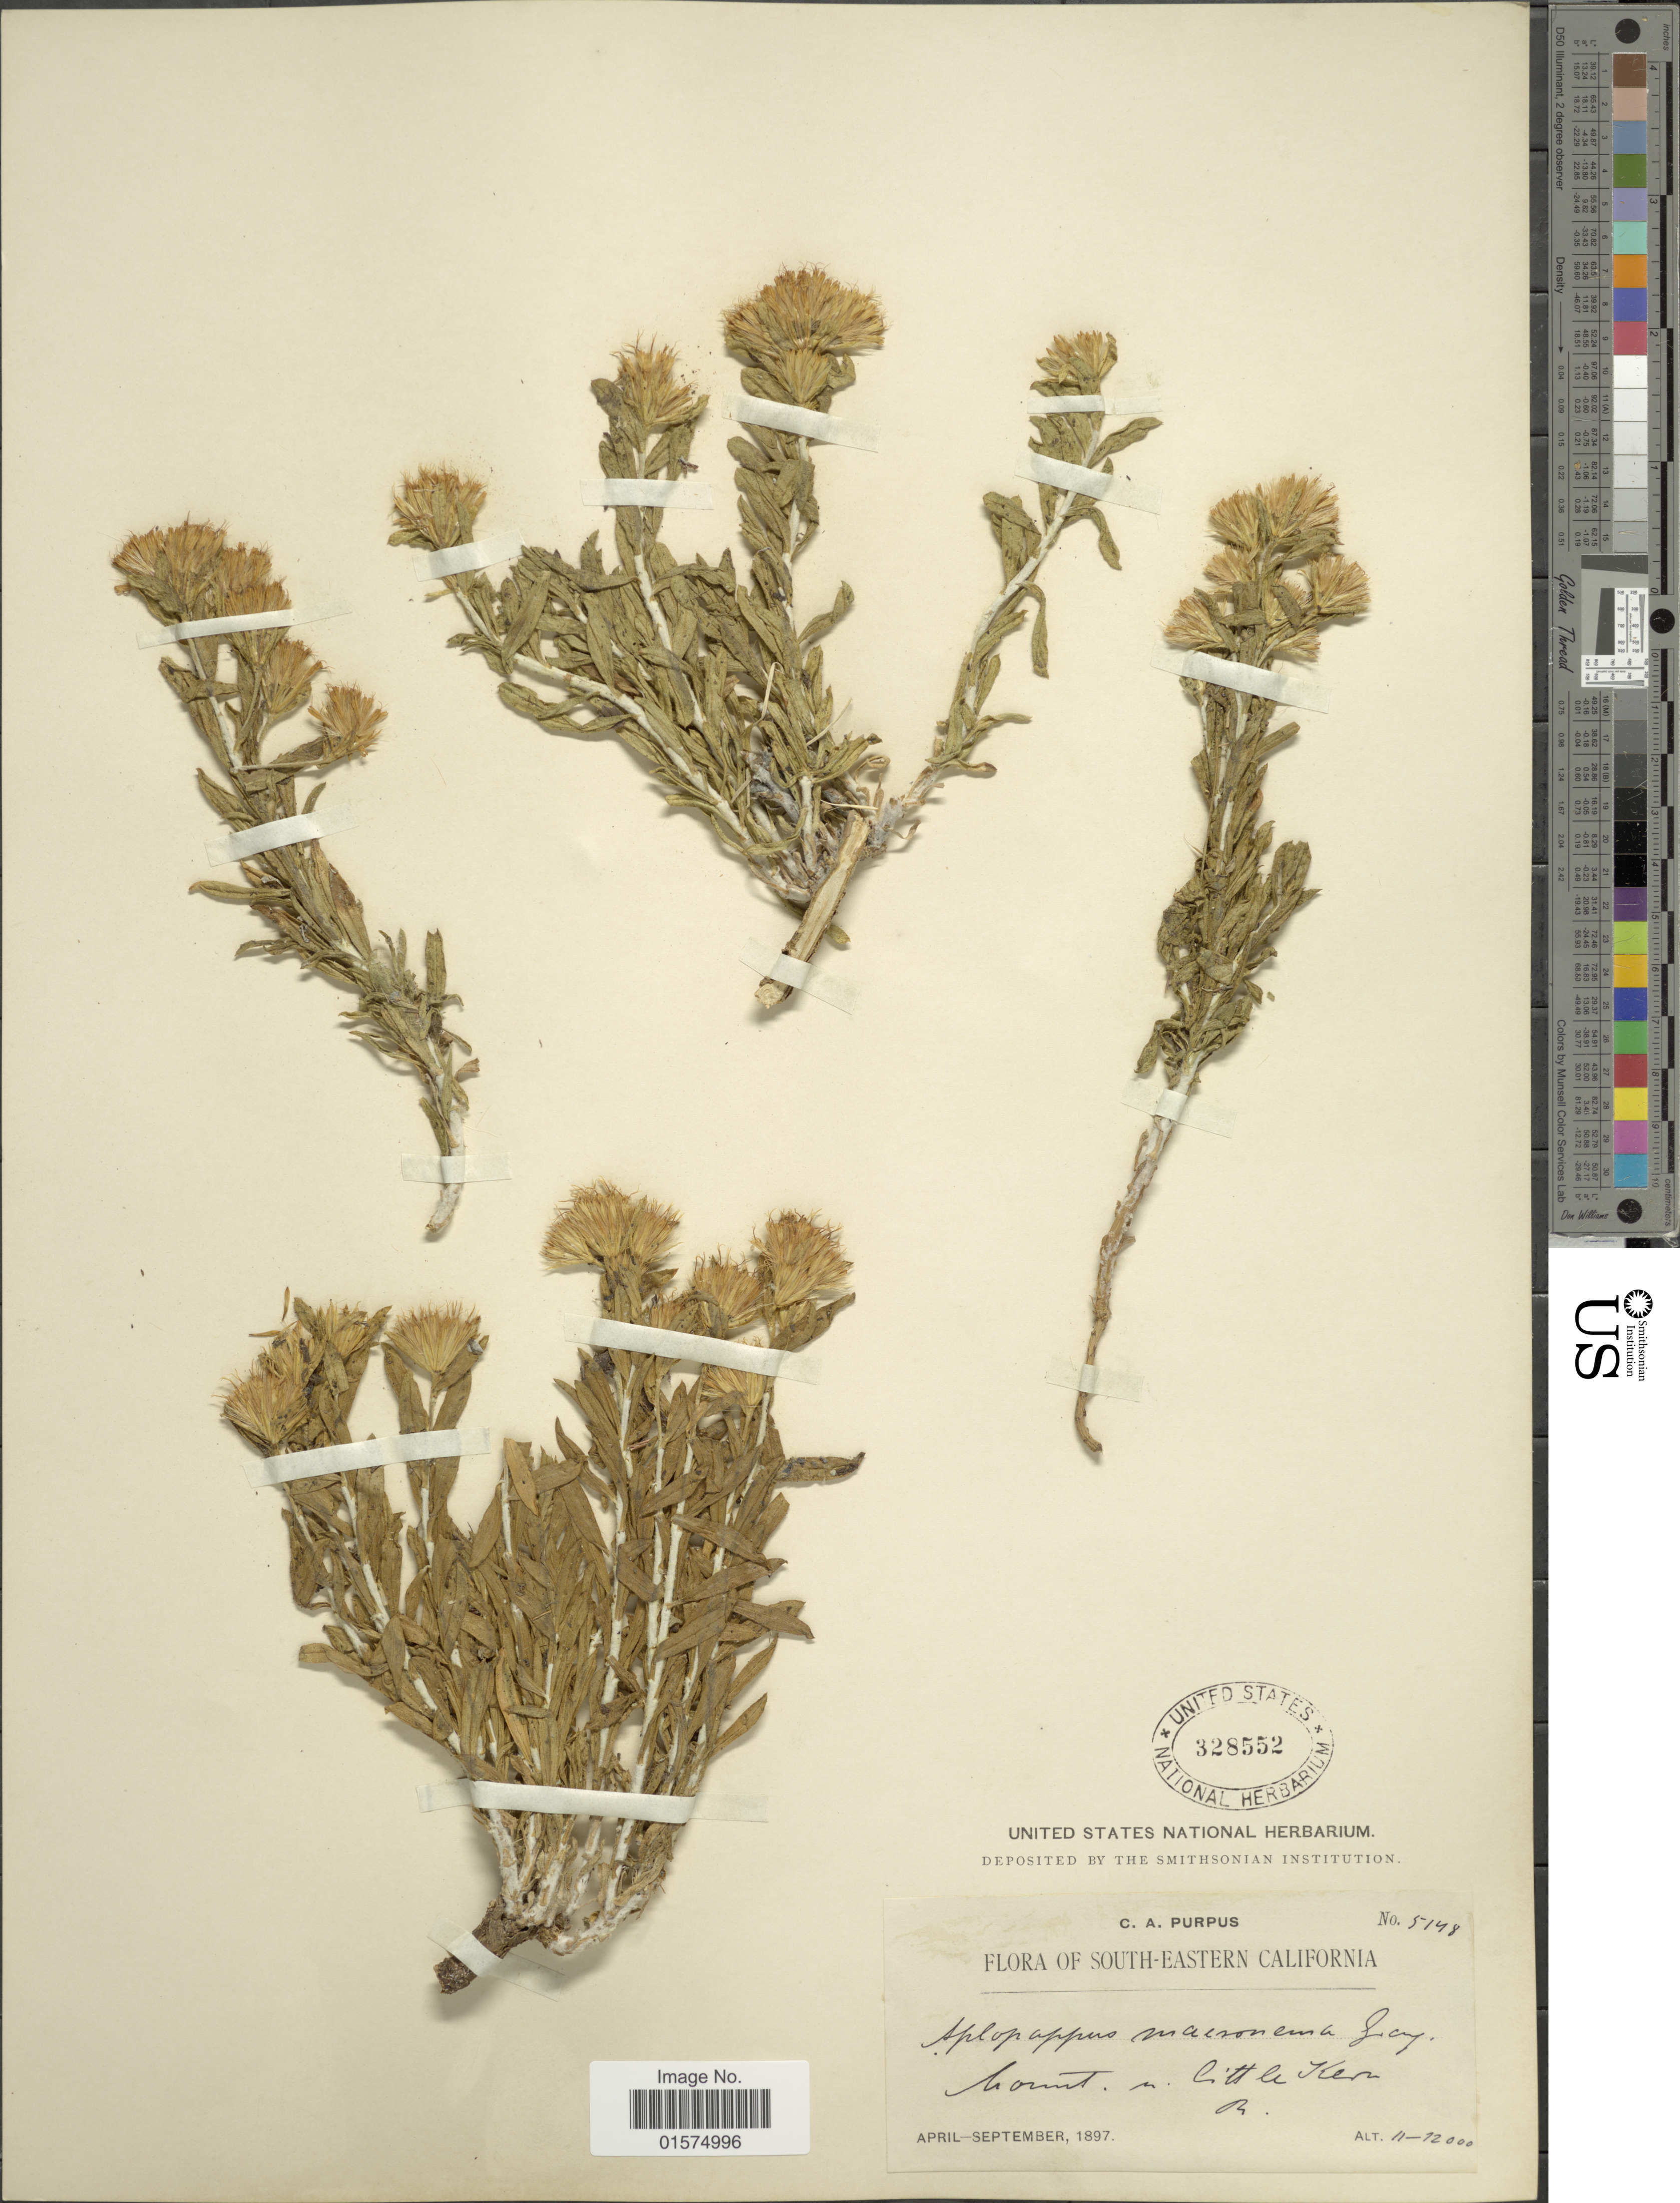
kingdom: Plantae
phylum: Tracheophyta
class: Magnoliopsida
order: Asterales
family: Asteraceae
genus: Ericameria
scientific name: Ericameria discoidea var. discoidea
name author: (Nutt.) G.L. Nesom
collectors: C. A. Purpus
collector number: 5148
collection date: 1897-04/1897-09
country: United States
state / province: California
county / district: Kern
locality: South-eastern California. Mount. n .Little Kern Co.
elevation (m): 3353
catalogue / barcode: US 328552